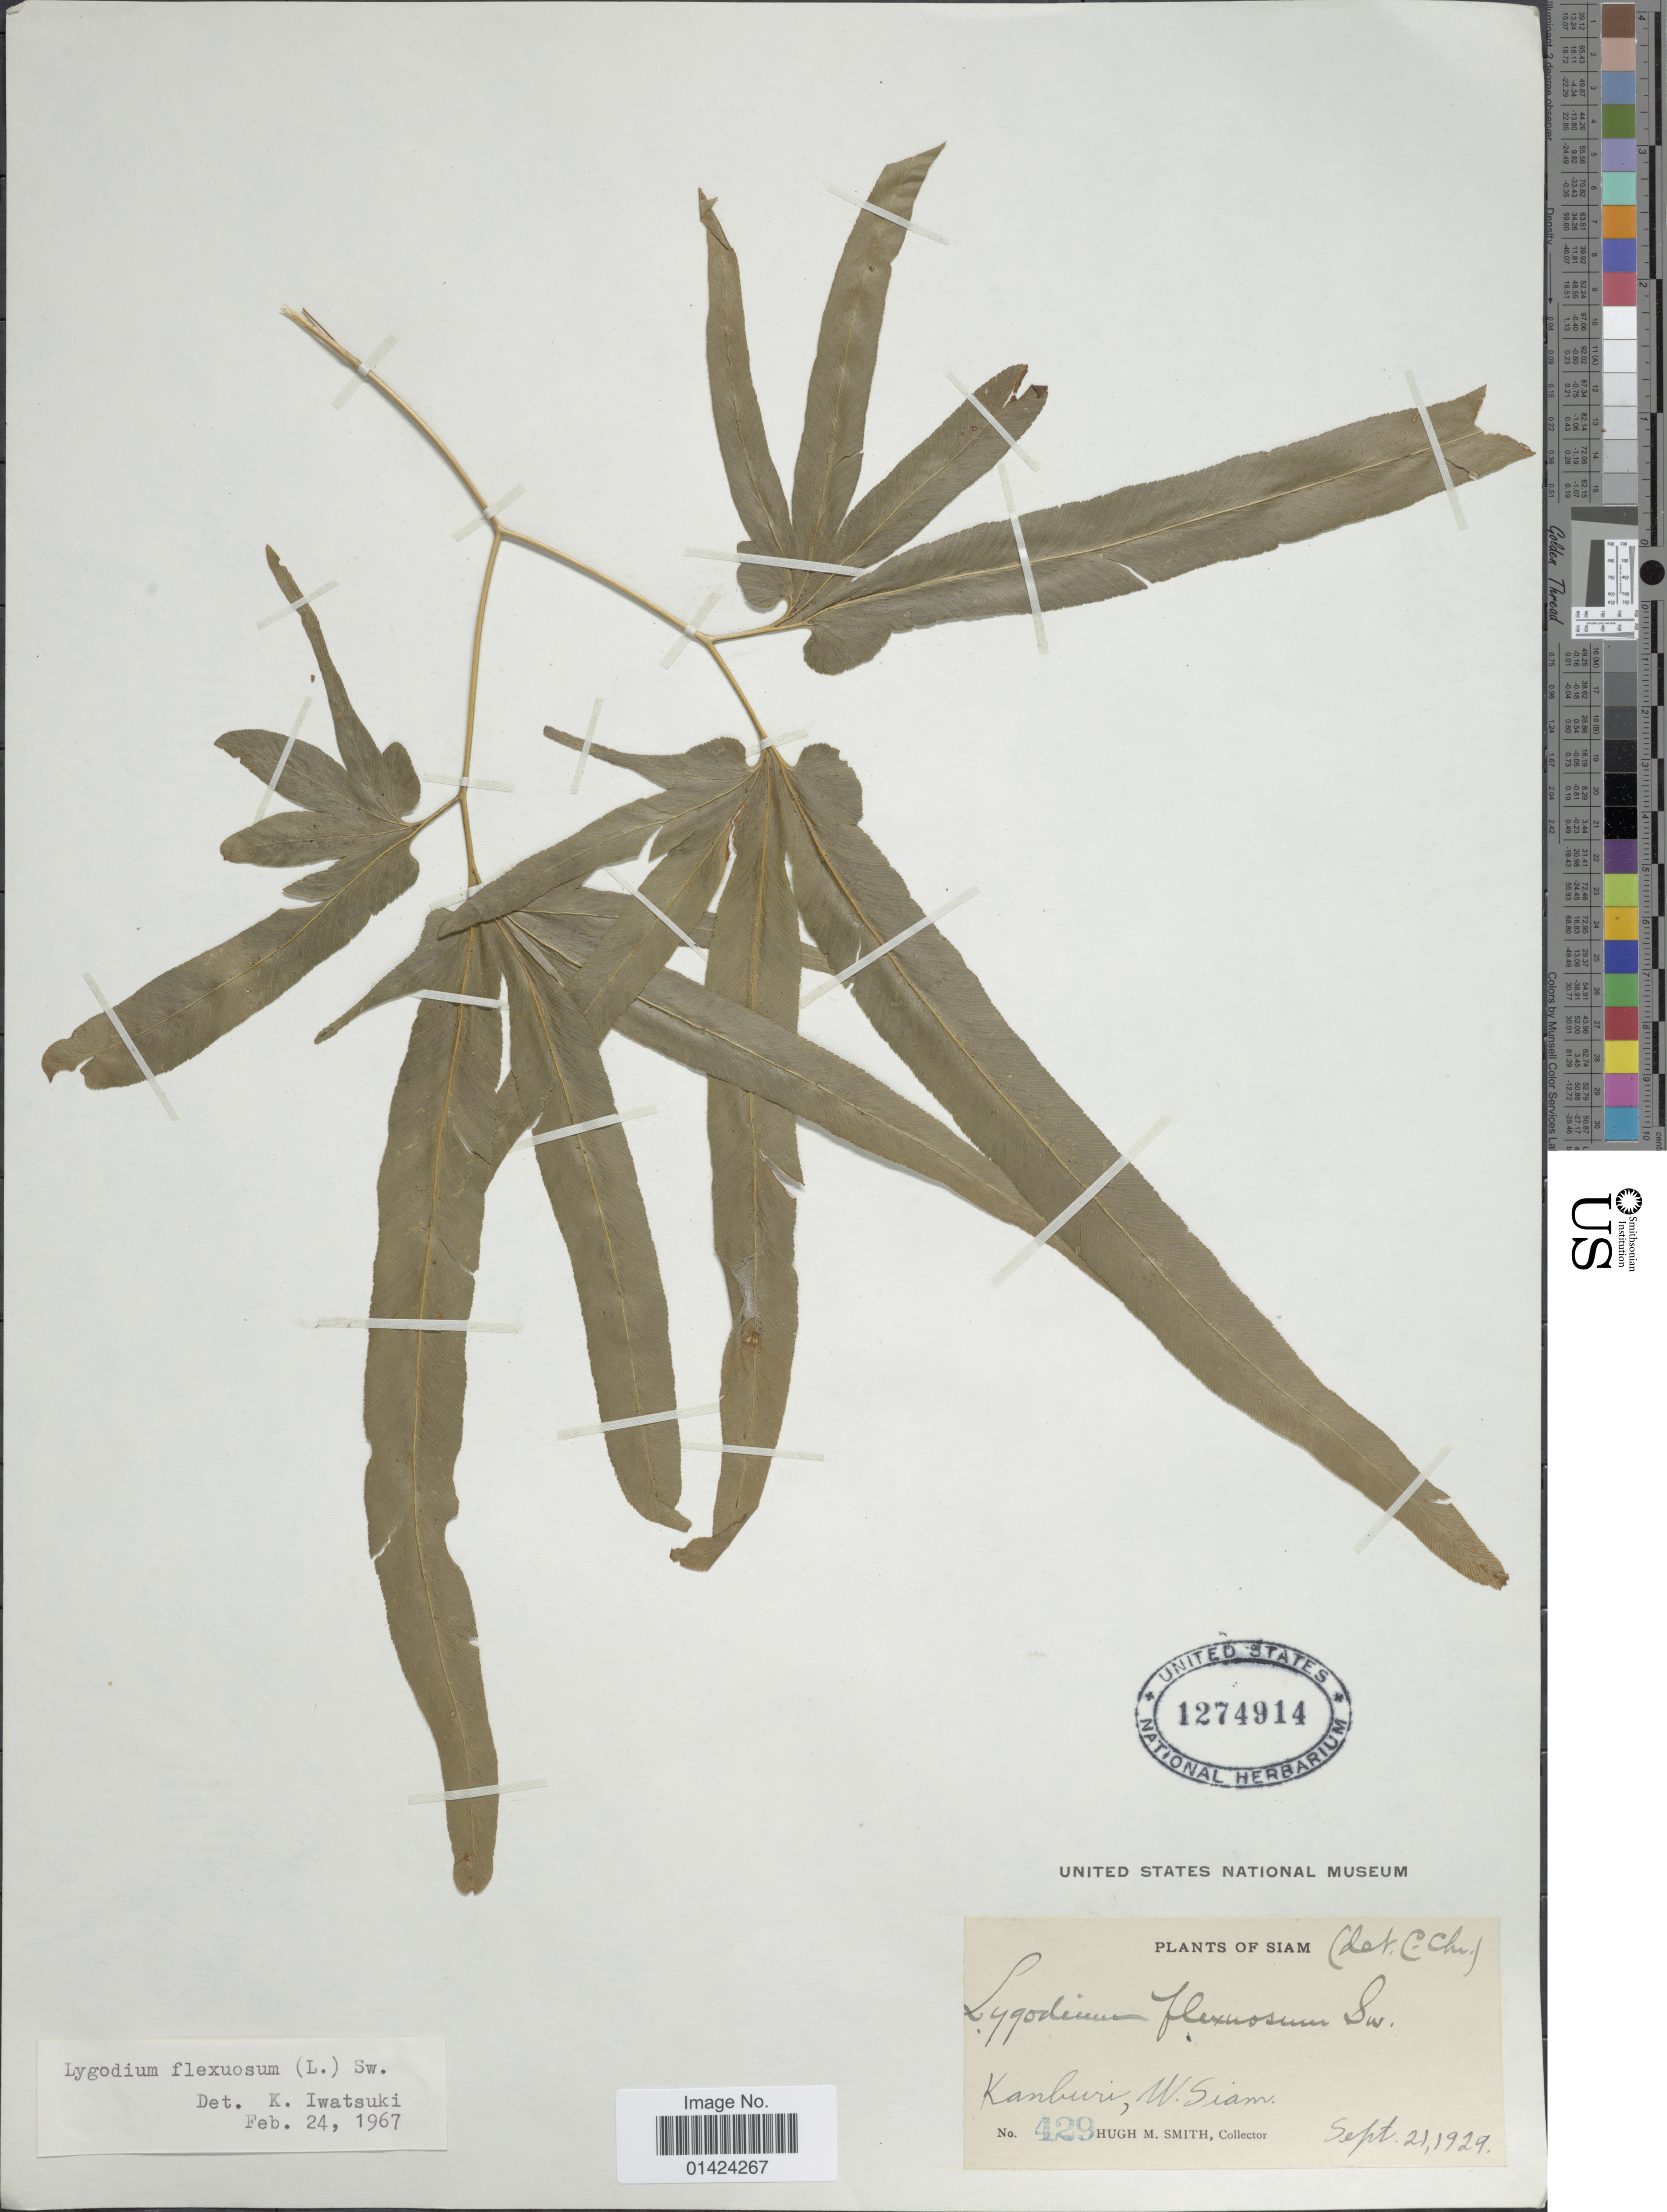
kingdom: Plantae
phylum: Tracheophyta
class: Polypodiopsida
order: Schizaeales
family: Lygodiaceae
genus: Lygodium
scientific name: Lygodium flexuosum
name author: Sw.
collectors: H. M. Smith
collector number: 429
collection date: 1929-09-21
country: Thailand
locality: Siam, Kanburi, N. W. Siam.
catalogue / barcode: US 1274914